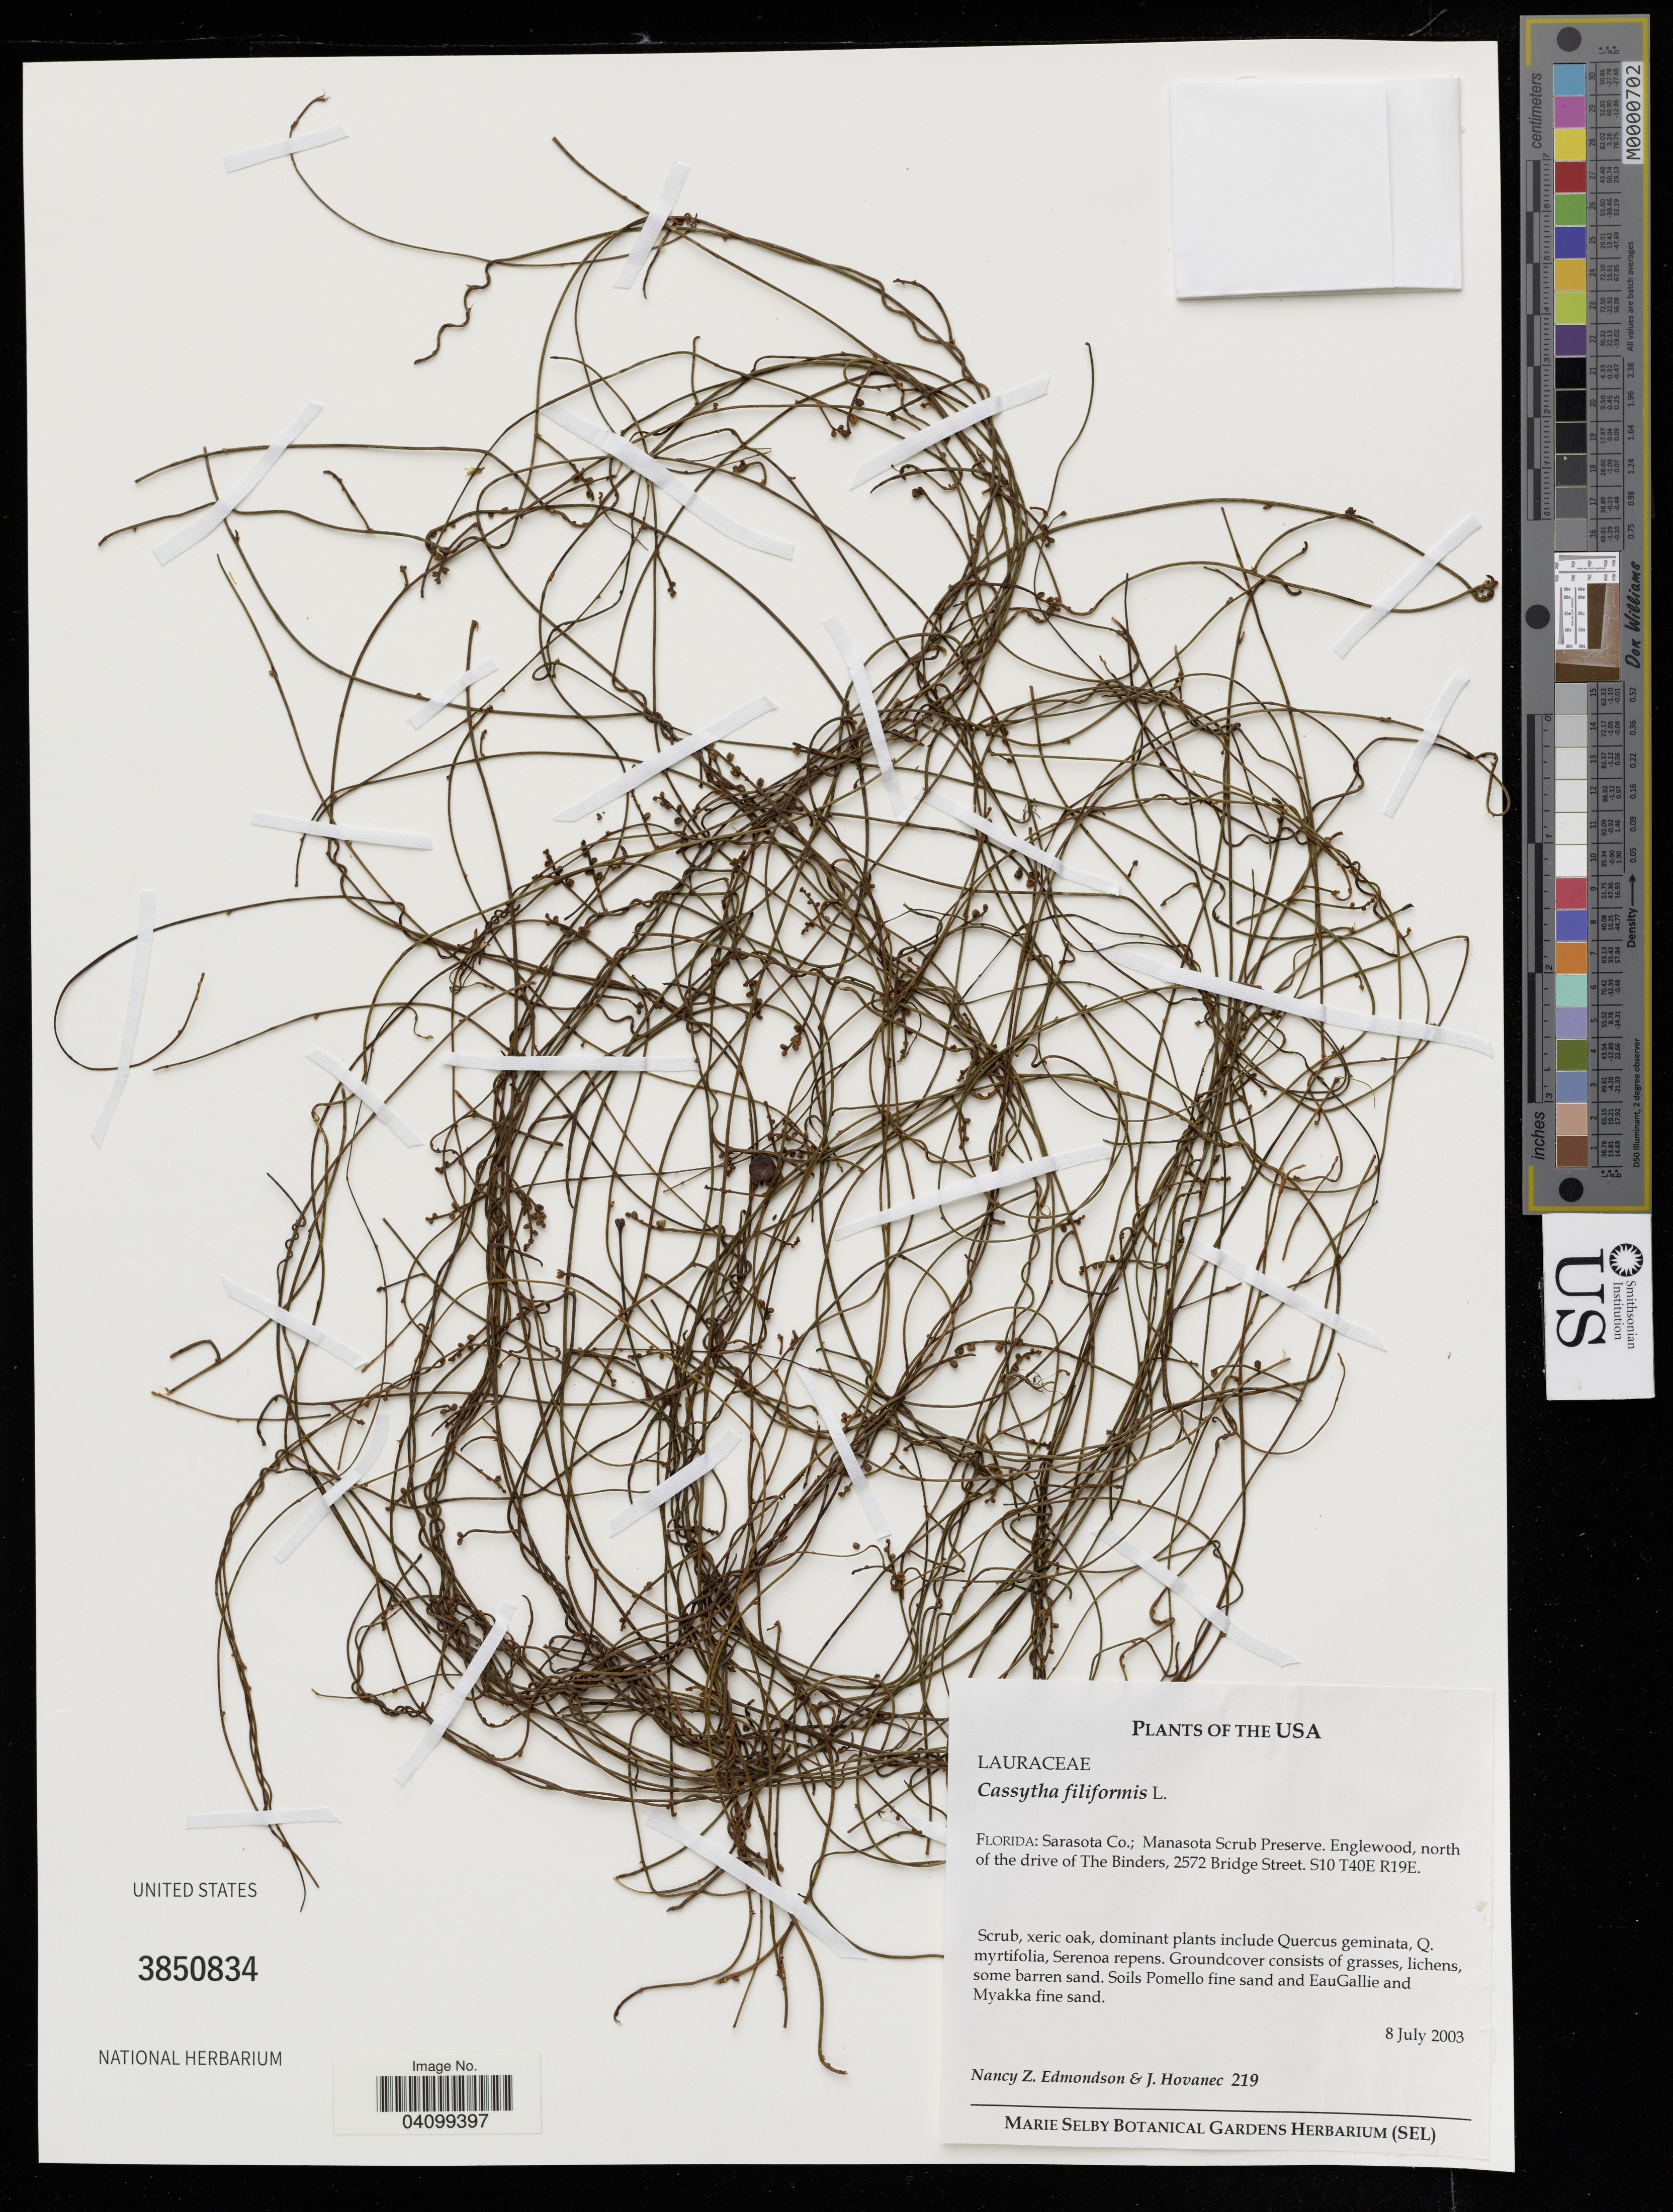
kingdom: Plantae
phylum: Tracheophyta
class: Magnoliopsida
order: Laurales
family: Lauraceae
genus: Cassytha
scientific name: Cassytha filiformis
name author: L.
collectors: N. Edmondson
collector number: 219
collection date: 2003-07-08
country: United States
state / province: Florida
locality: Sarasota Co.; Manasota Scrub Preserve. Englewood, north of the drive of The Binders, 2572 Bridge Street. S10 T40E R19E.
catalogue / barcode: US 3850834